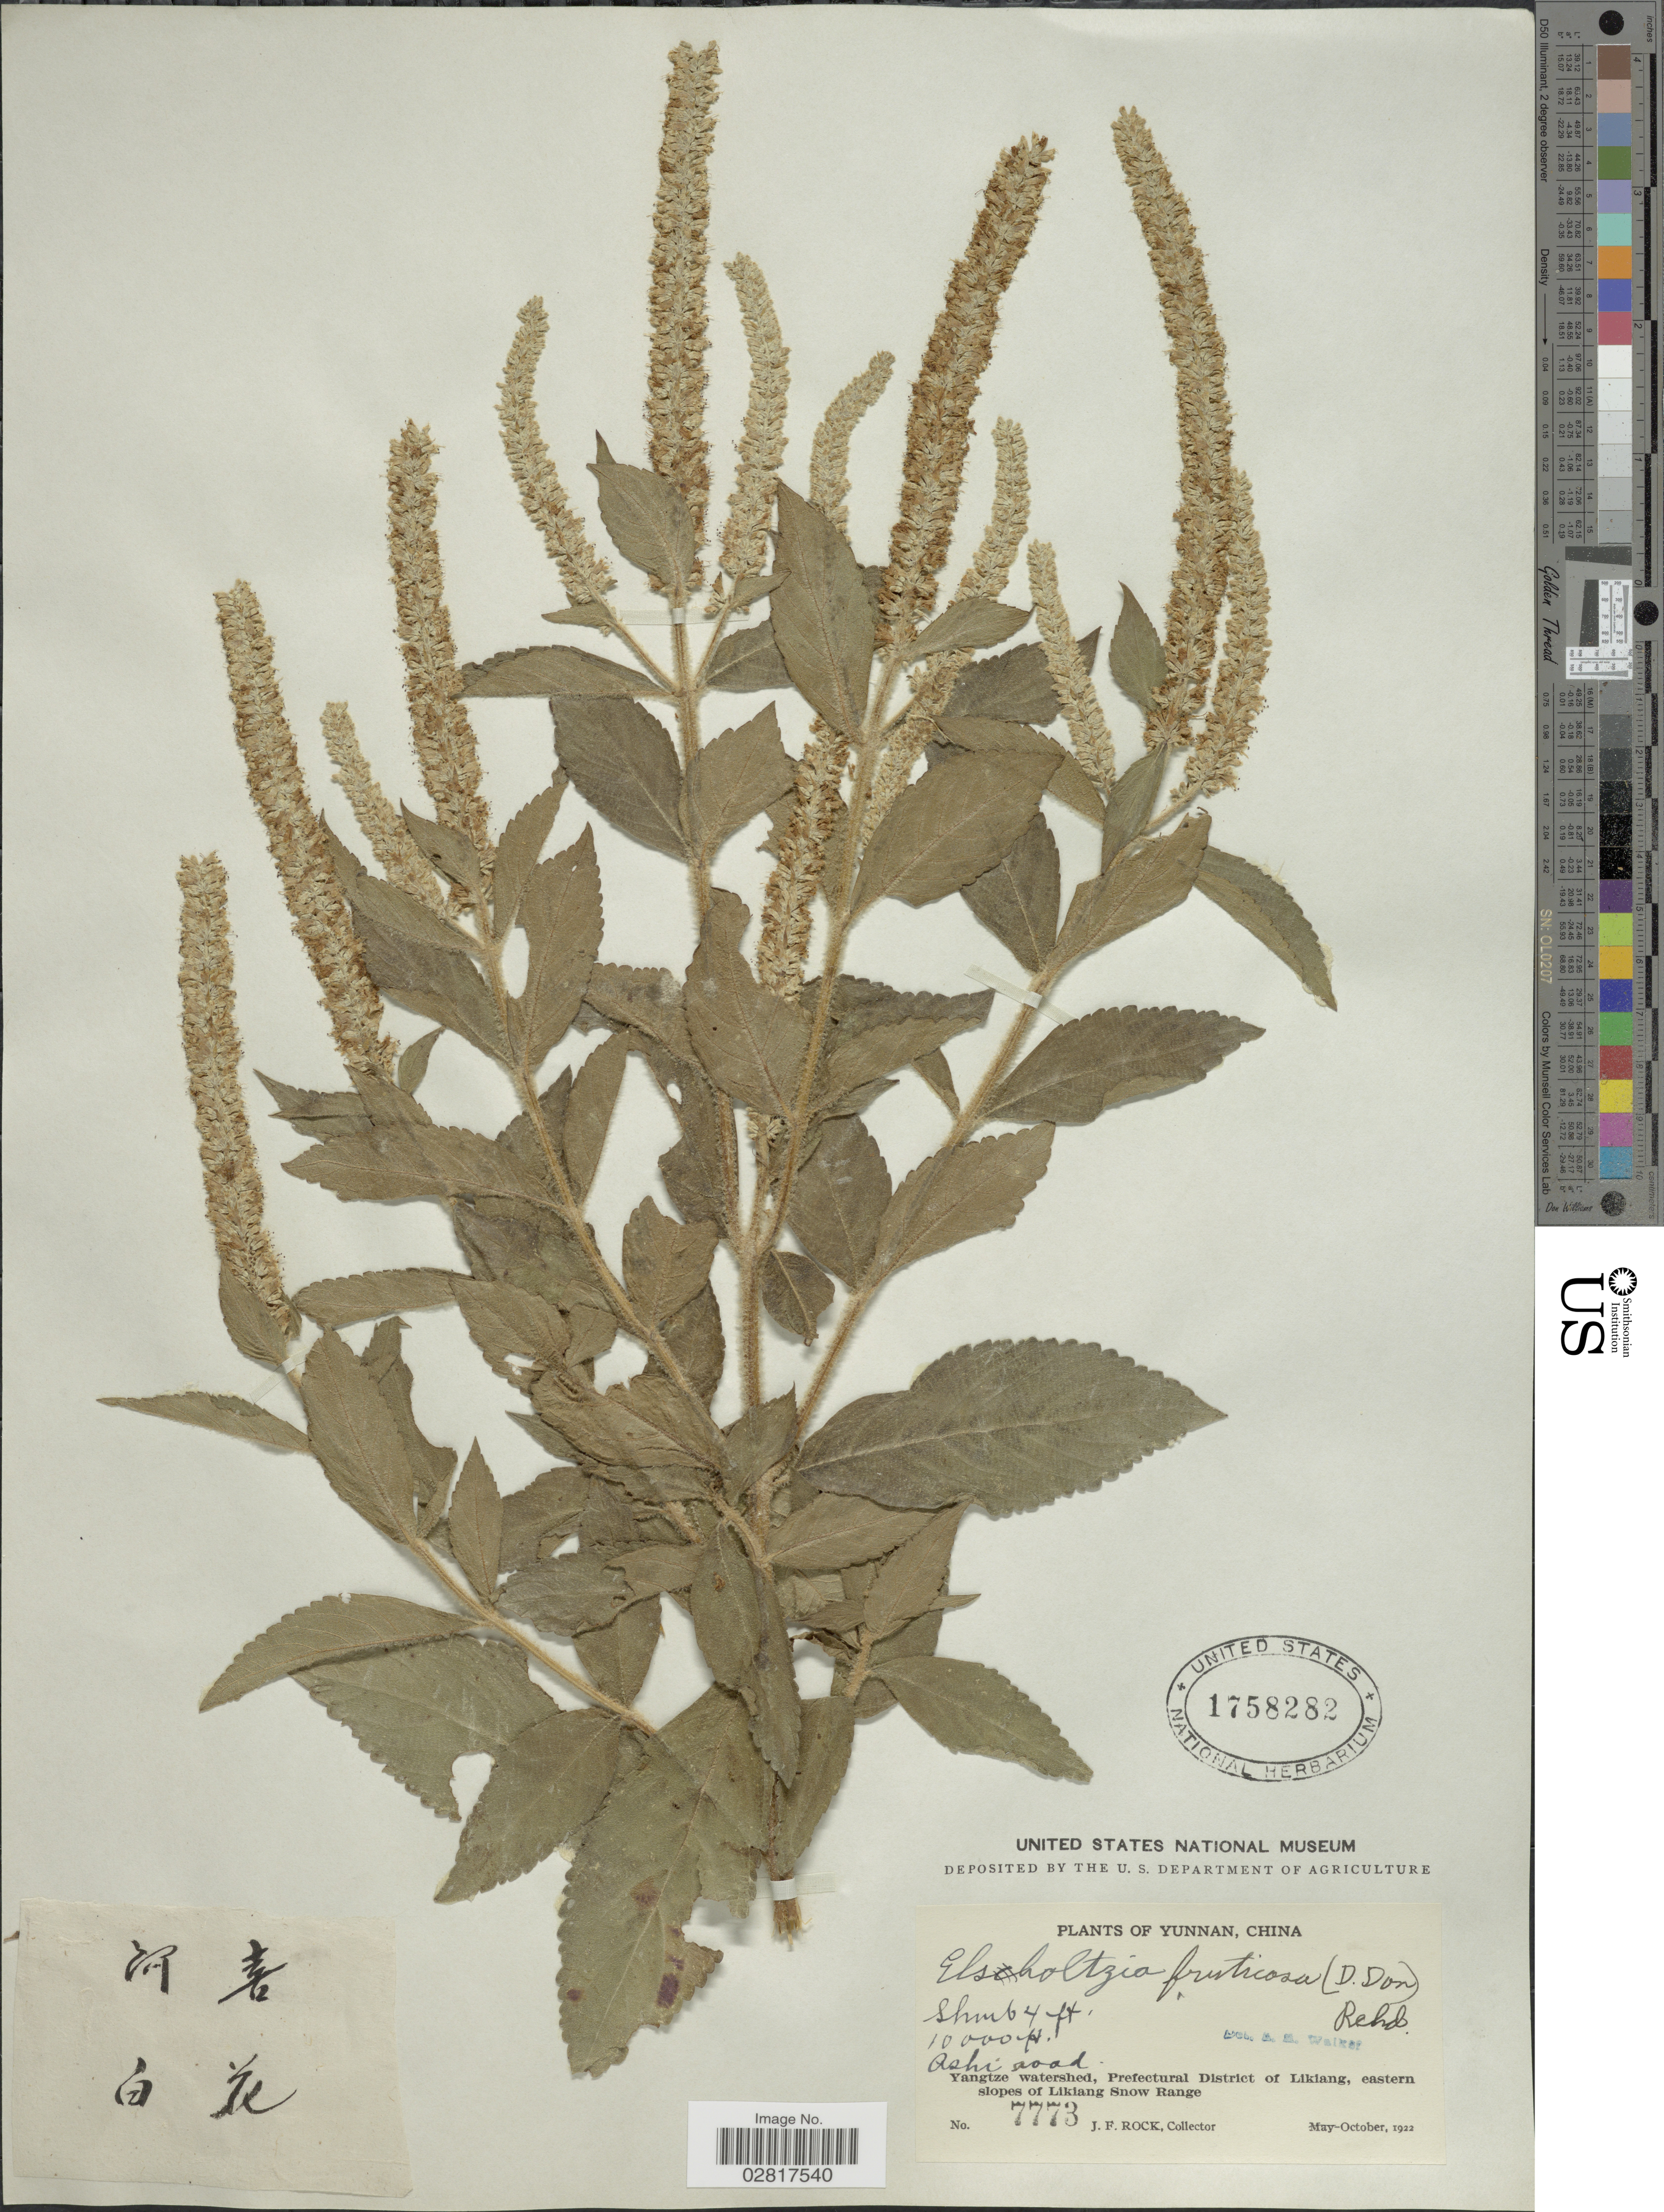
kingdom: Plantae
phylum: Tracheophyta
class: Magnoliopsida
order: Lamiales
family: Lamiaceae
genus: Elsholtzia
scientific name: Elsholtzia fruticosa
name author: (D. Don) Rehder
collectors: J. Rock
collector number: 7773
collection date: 1922-10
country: China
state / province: Yunnan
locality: Ashi road, Yangtze watershed, Prefectural District of Likiang, eastern slopes of Likiang Snow Range.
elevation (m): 3048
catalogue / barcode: US 1758282